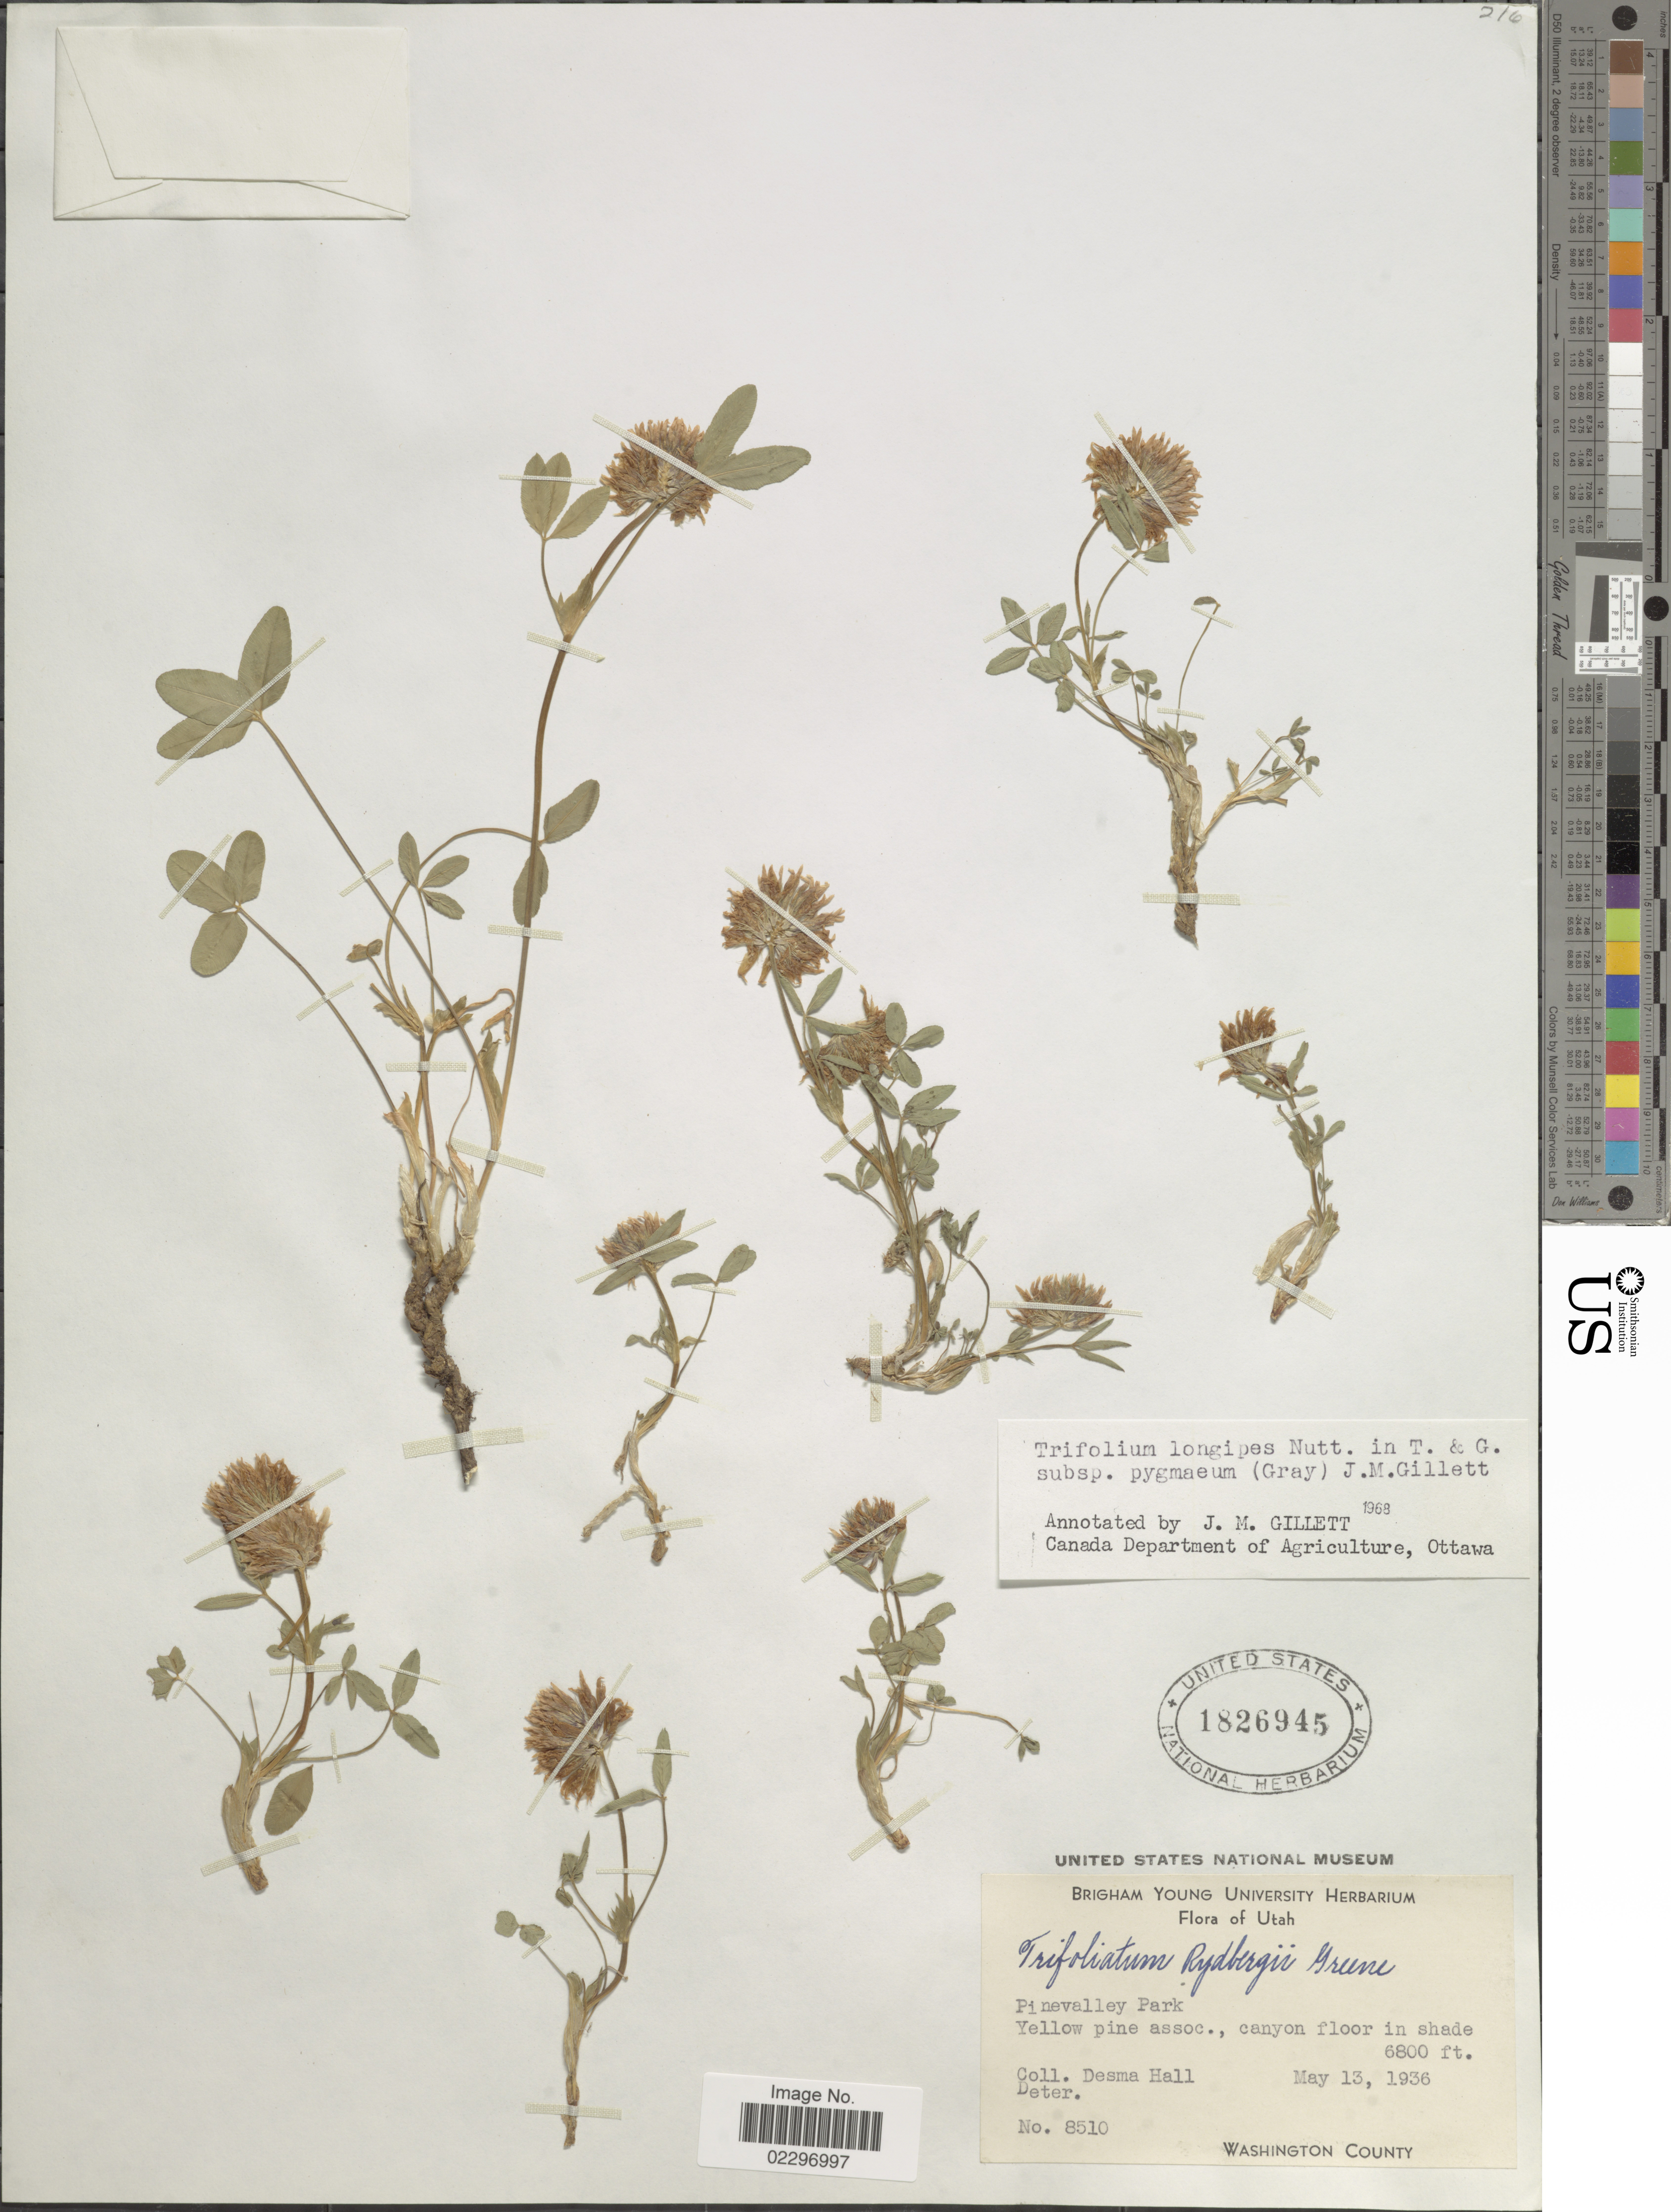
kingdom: Plantae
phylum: Tracheophyta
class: Magnoliopsida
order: Fabales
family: Fabaceae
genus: Trifolium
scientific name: Trifolium longipes var. pygmaeum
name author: A. Gray in Ives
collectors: D. Hall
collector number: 8510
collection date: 1936-05-13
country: United States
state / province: Utah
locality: Pinevalley Park, Yellow pine assoc., canyon floor in shade, Washington County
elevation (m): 2073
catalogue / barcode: US 1826945